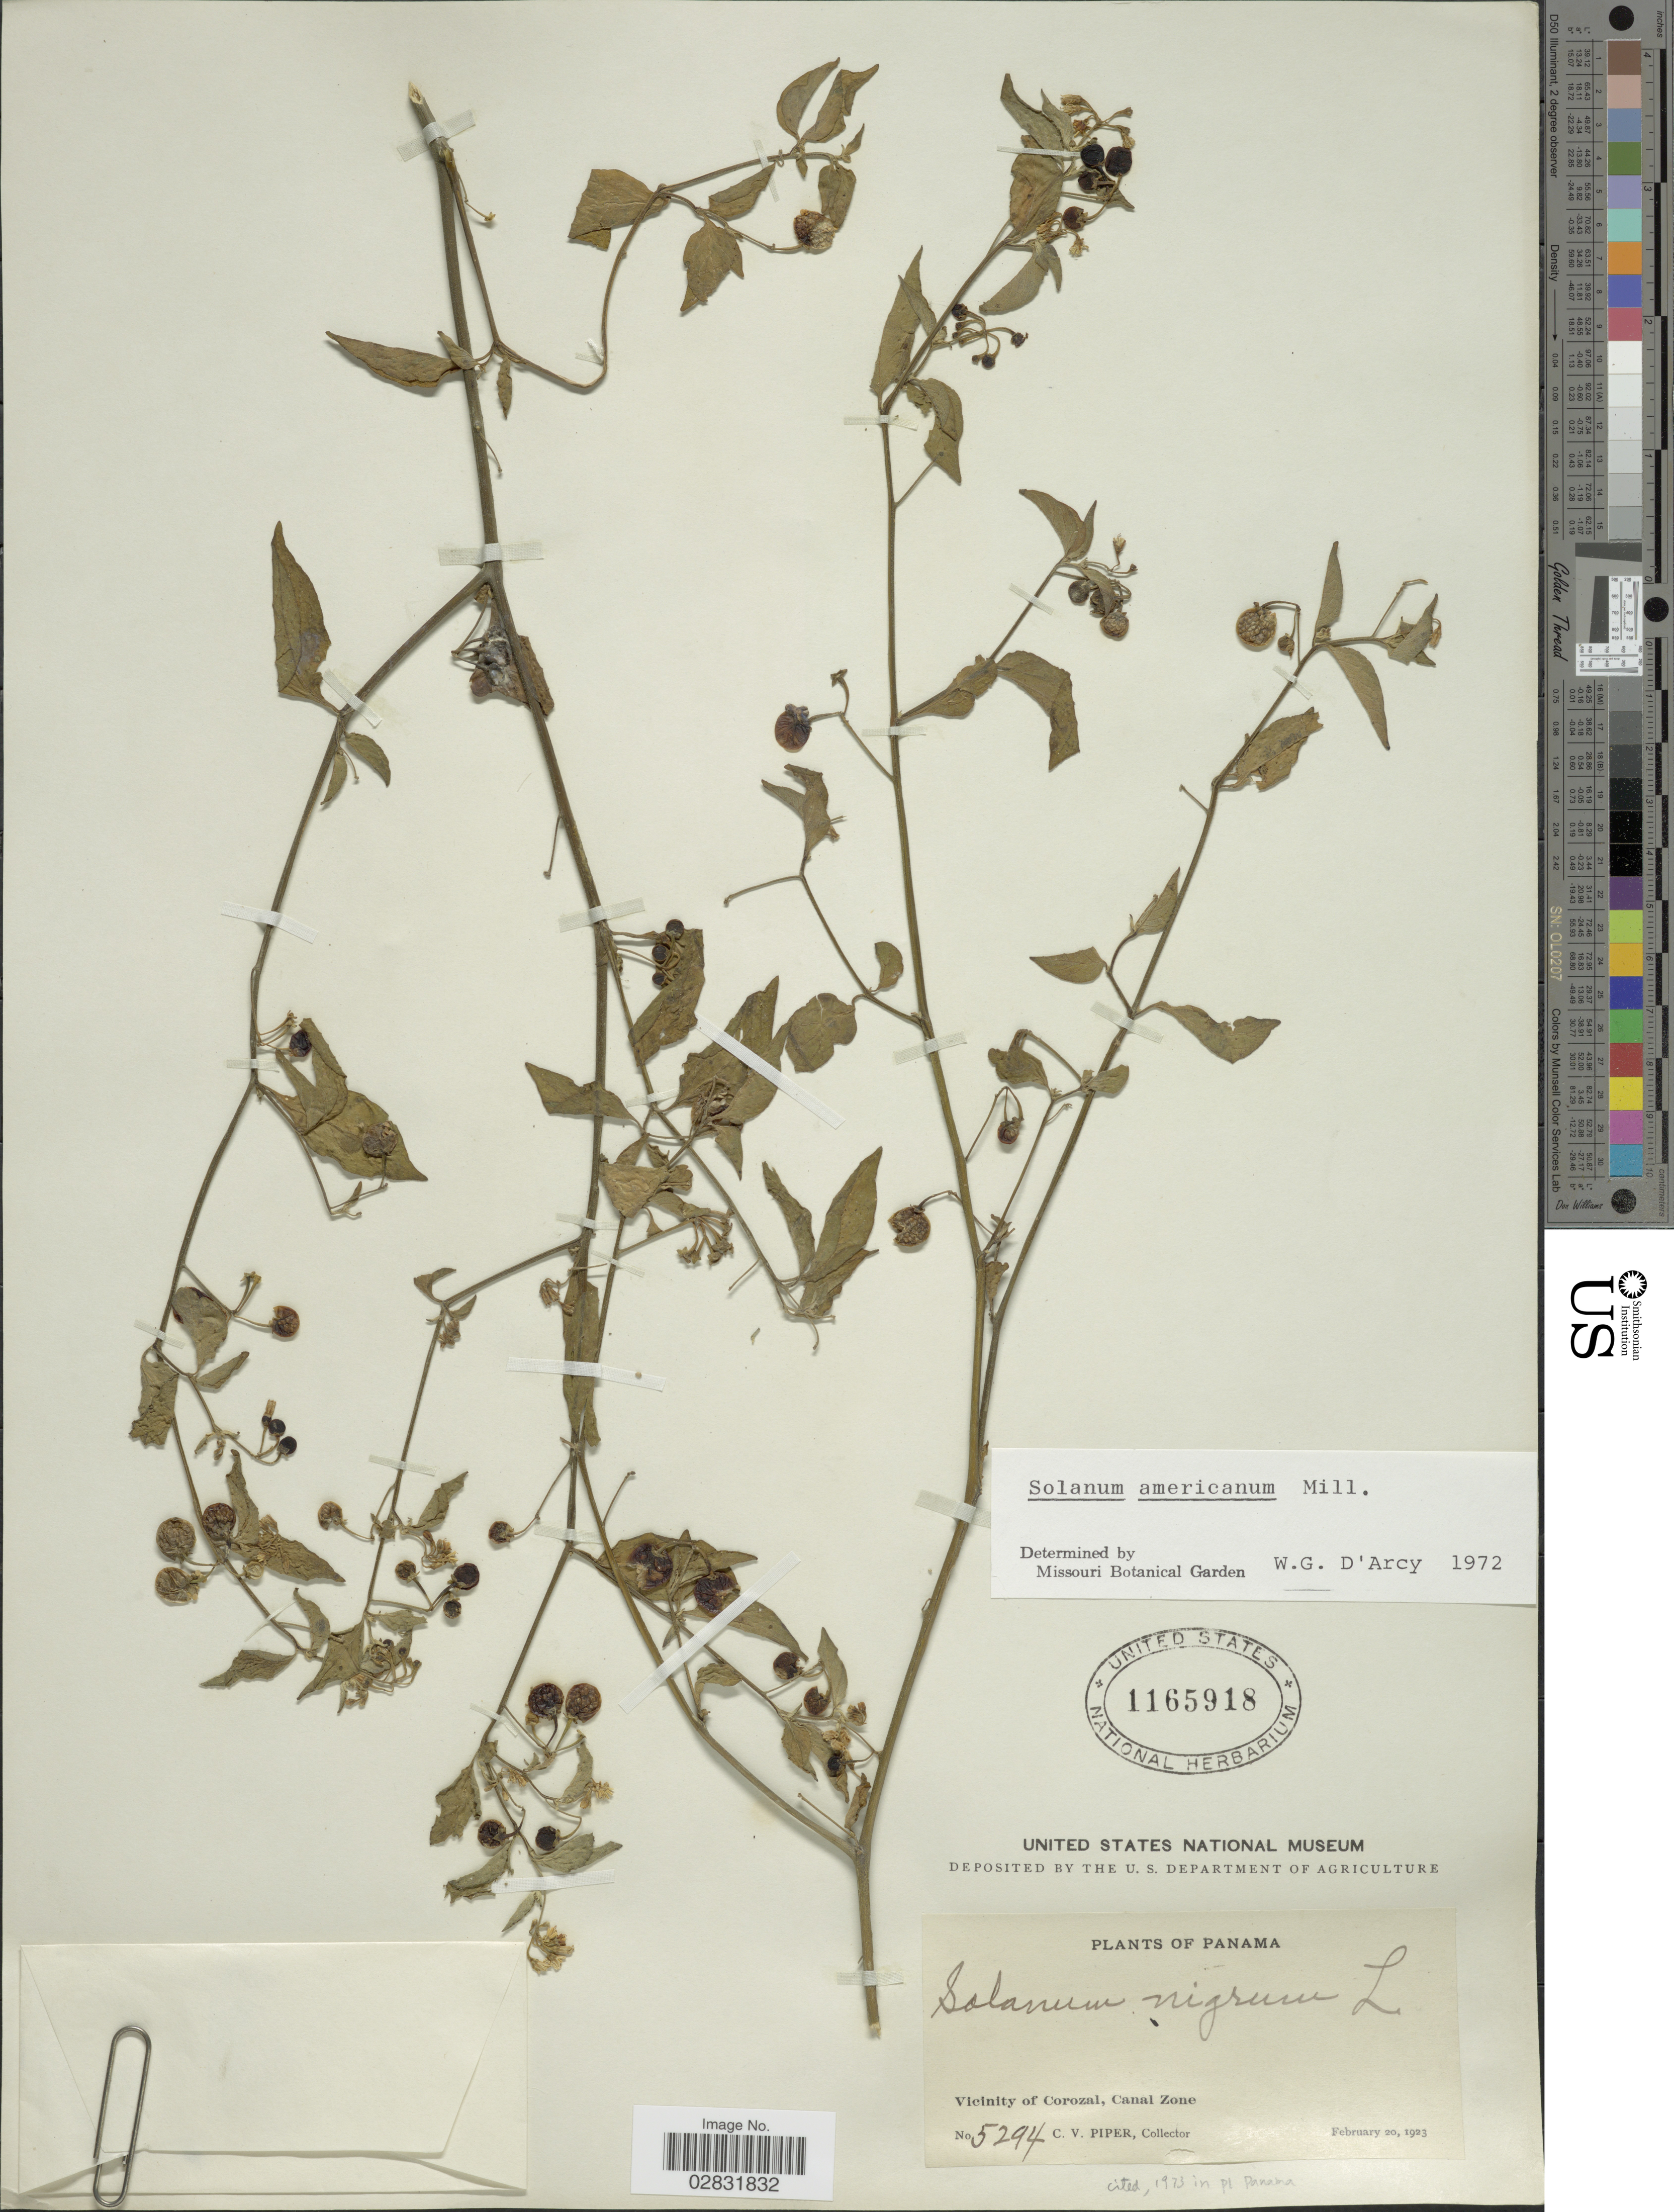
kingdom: Plantae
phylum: Tracheophyta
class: Magnoliopsida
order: Solanales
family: Solanaceae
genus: Solanum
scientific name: Solanum americanum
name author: Mill.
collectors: C. V. Piper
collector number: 5294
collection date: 1923-02-20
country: Panama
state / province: Colón / Panamá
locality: Vicinity of Corozal, Canal Zone.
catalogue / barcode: US 1165918